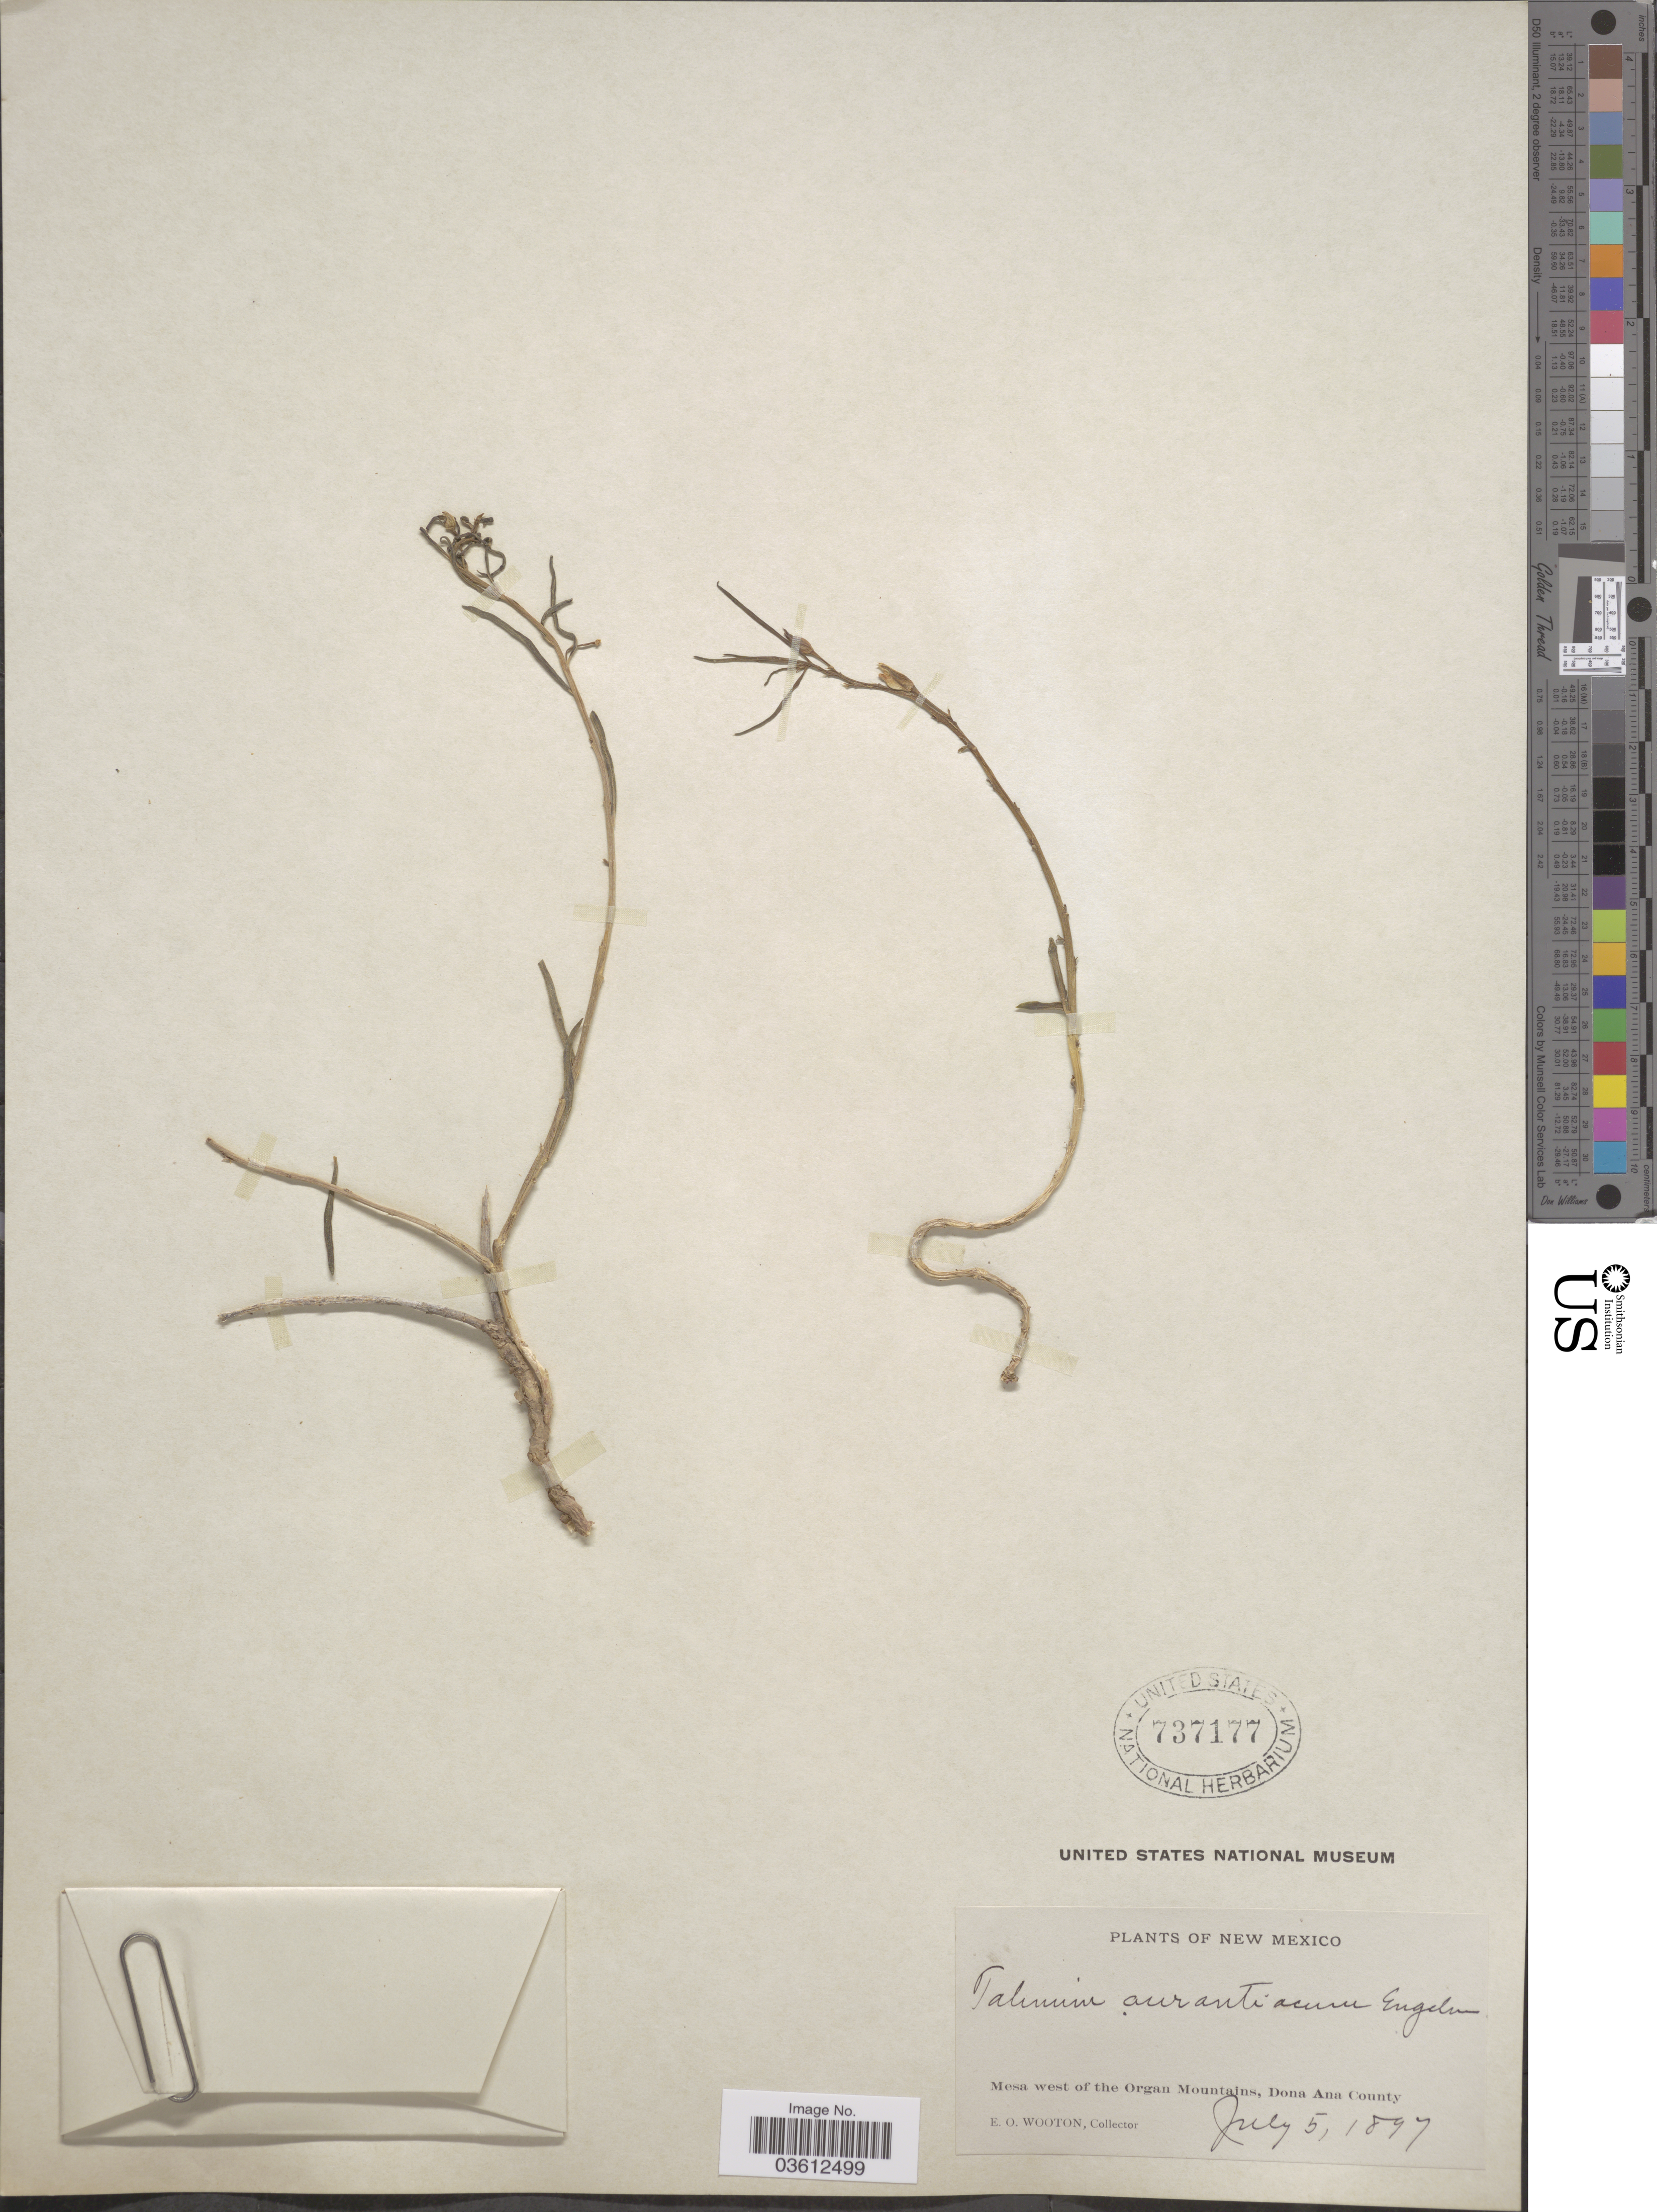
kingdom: Plantae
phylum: Tracheophyta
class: Magnoliopsida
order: Caryophyllales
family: Talinaceae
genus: Talinum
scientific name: Talinum aurantiacum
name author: Engelm. in A. Gray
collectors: E. O. Wooton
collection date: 1897-07-25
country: United States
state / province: New Mexico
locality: Mesa west of the Organ Mountains, Dona Ana County.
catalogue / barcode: US 737177